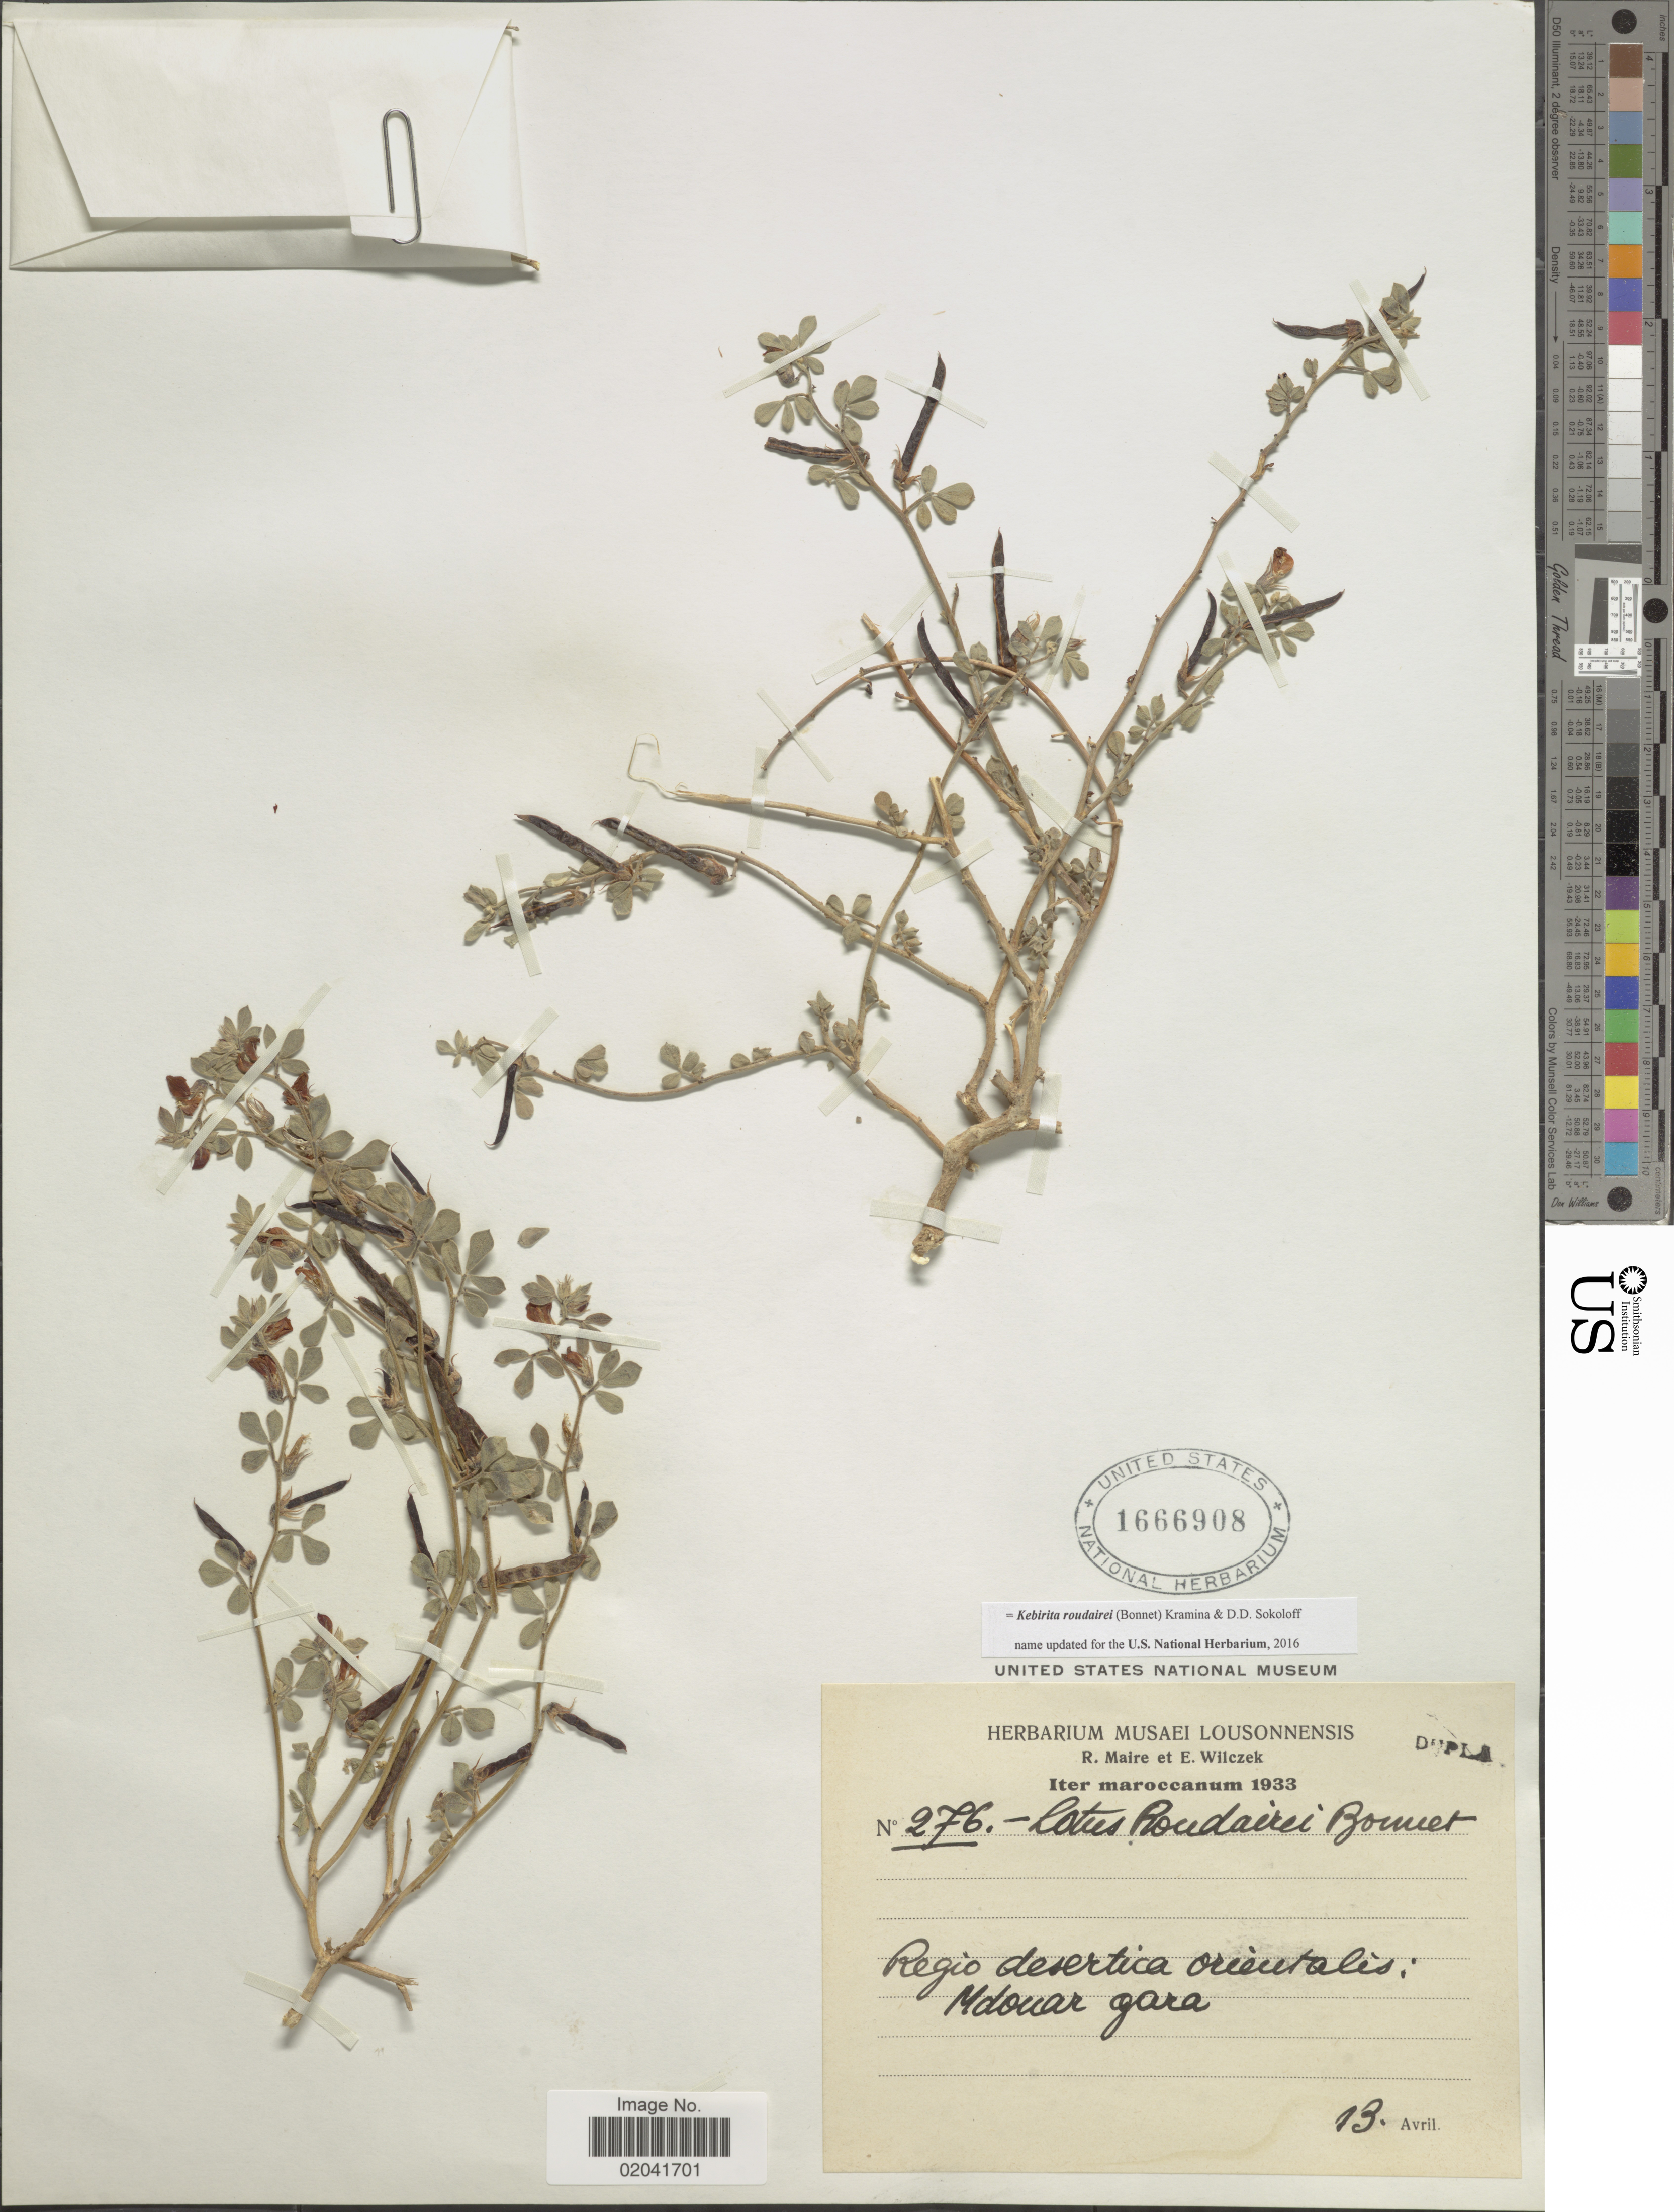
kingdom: Plantae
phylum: Tracheophyta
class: Magnoliopsida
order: Fabales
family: Fabaceae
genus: Kebirita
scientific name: Kebirita roudairei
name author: (Bonnet) Kramina & D.D. Sokoloff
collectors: R. C. Maire & E. Wilczek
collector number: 276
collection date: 1933-04-13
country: Morocco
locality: Maroccanum. regio desertica orientalis Mdouar gara.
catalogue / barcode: US 1666908